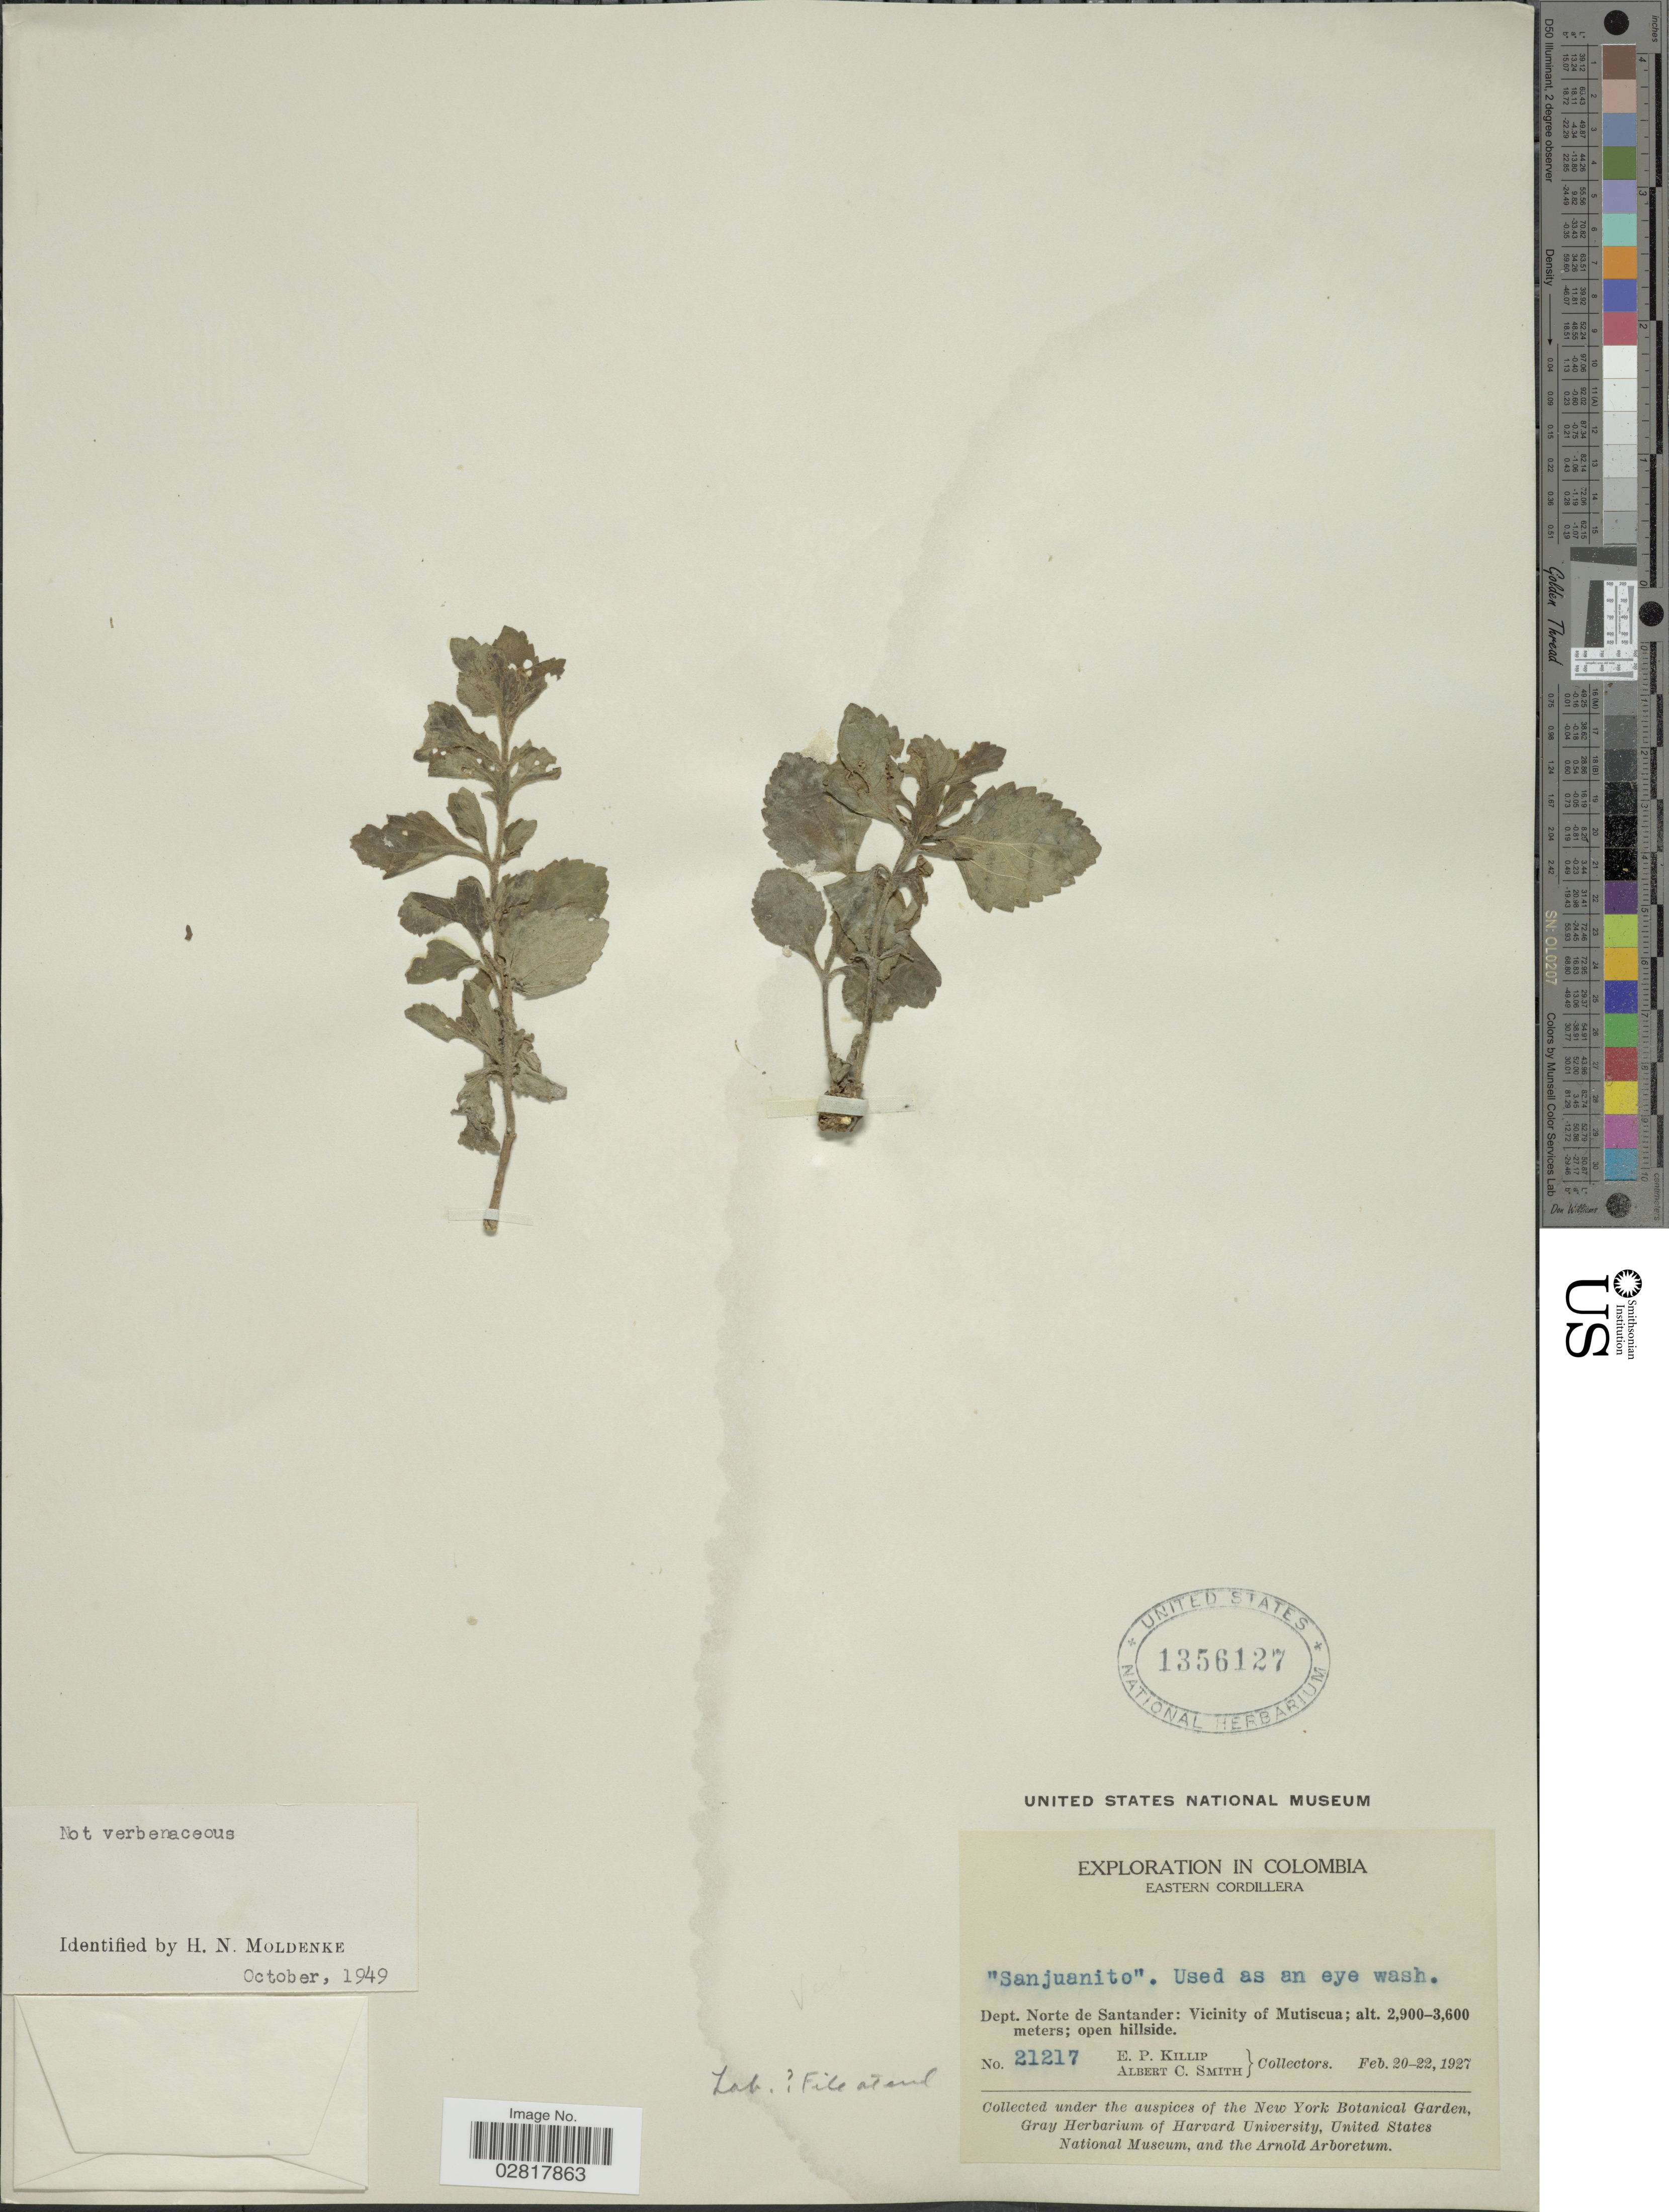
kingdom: Plantae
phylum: Tracheophyta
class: Magnoliopsida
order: Lamiales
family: Lamiaceae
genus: Plectranthus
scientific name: Plectranthus amboinicus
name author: (Lour.) Spreng.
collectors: E. P. Killip & A. C. Smith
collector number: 21217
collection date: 1927-02-20/1927-02-22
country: Colombia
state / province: Norte de Santander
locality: Eastern Cordillera. Dept. Norte de Santander: Vicinity of Mutiscua.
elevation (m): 2900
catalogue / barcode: US 1356127